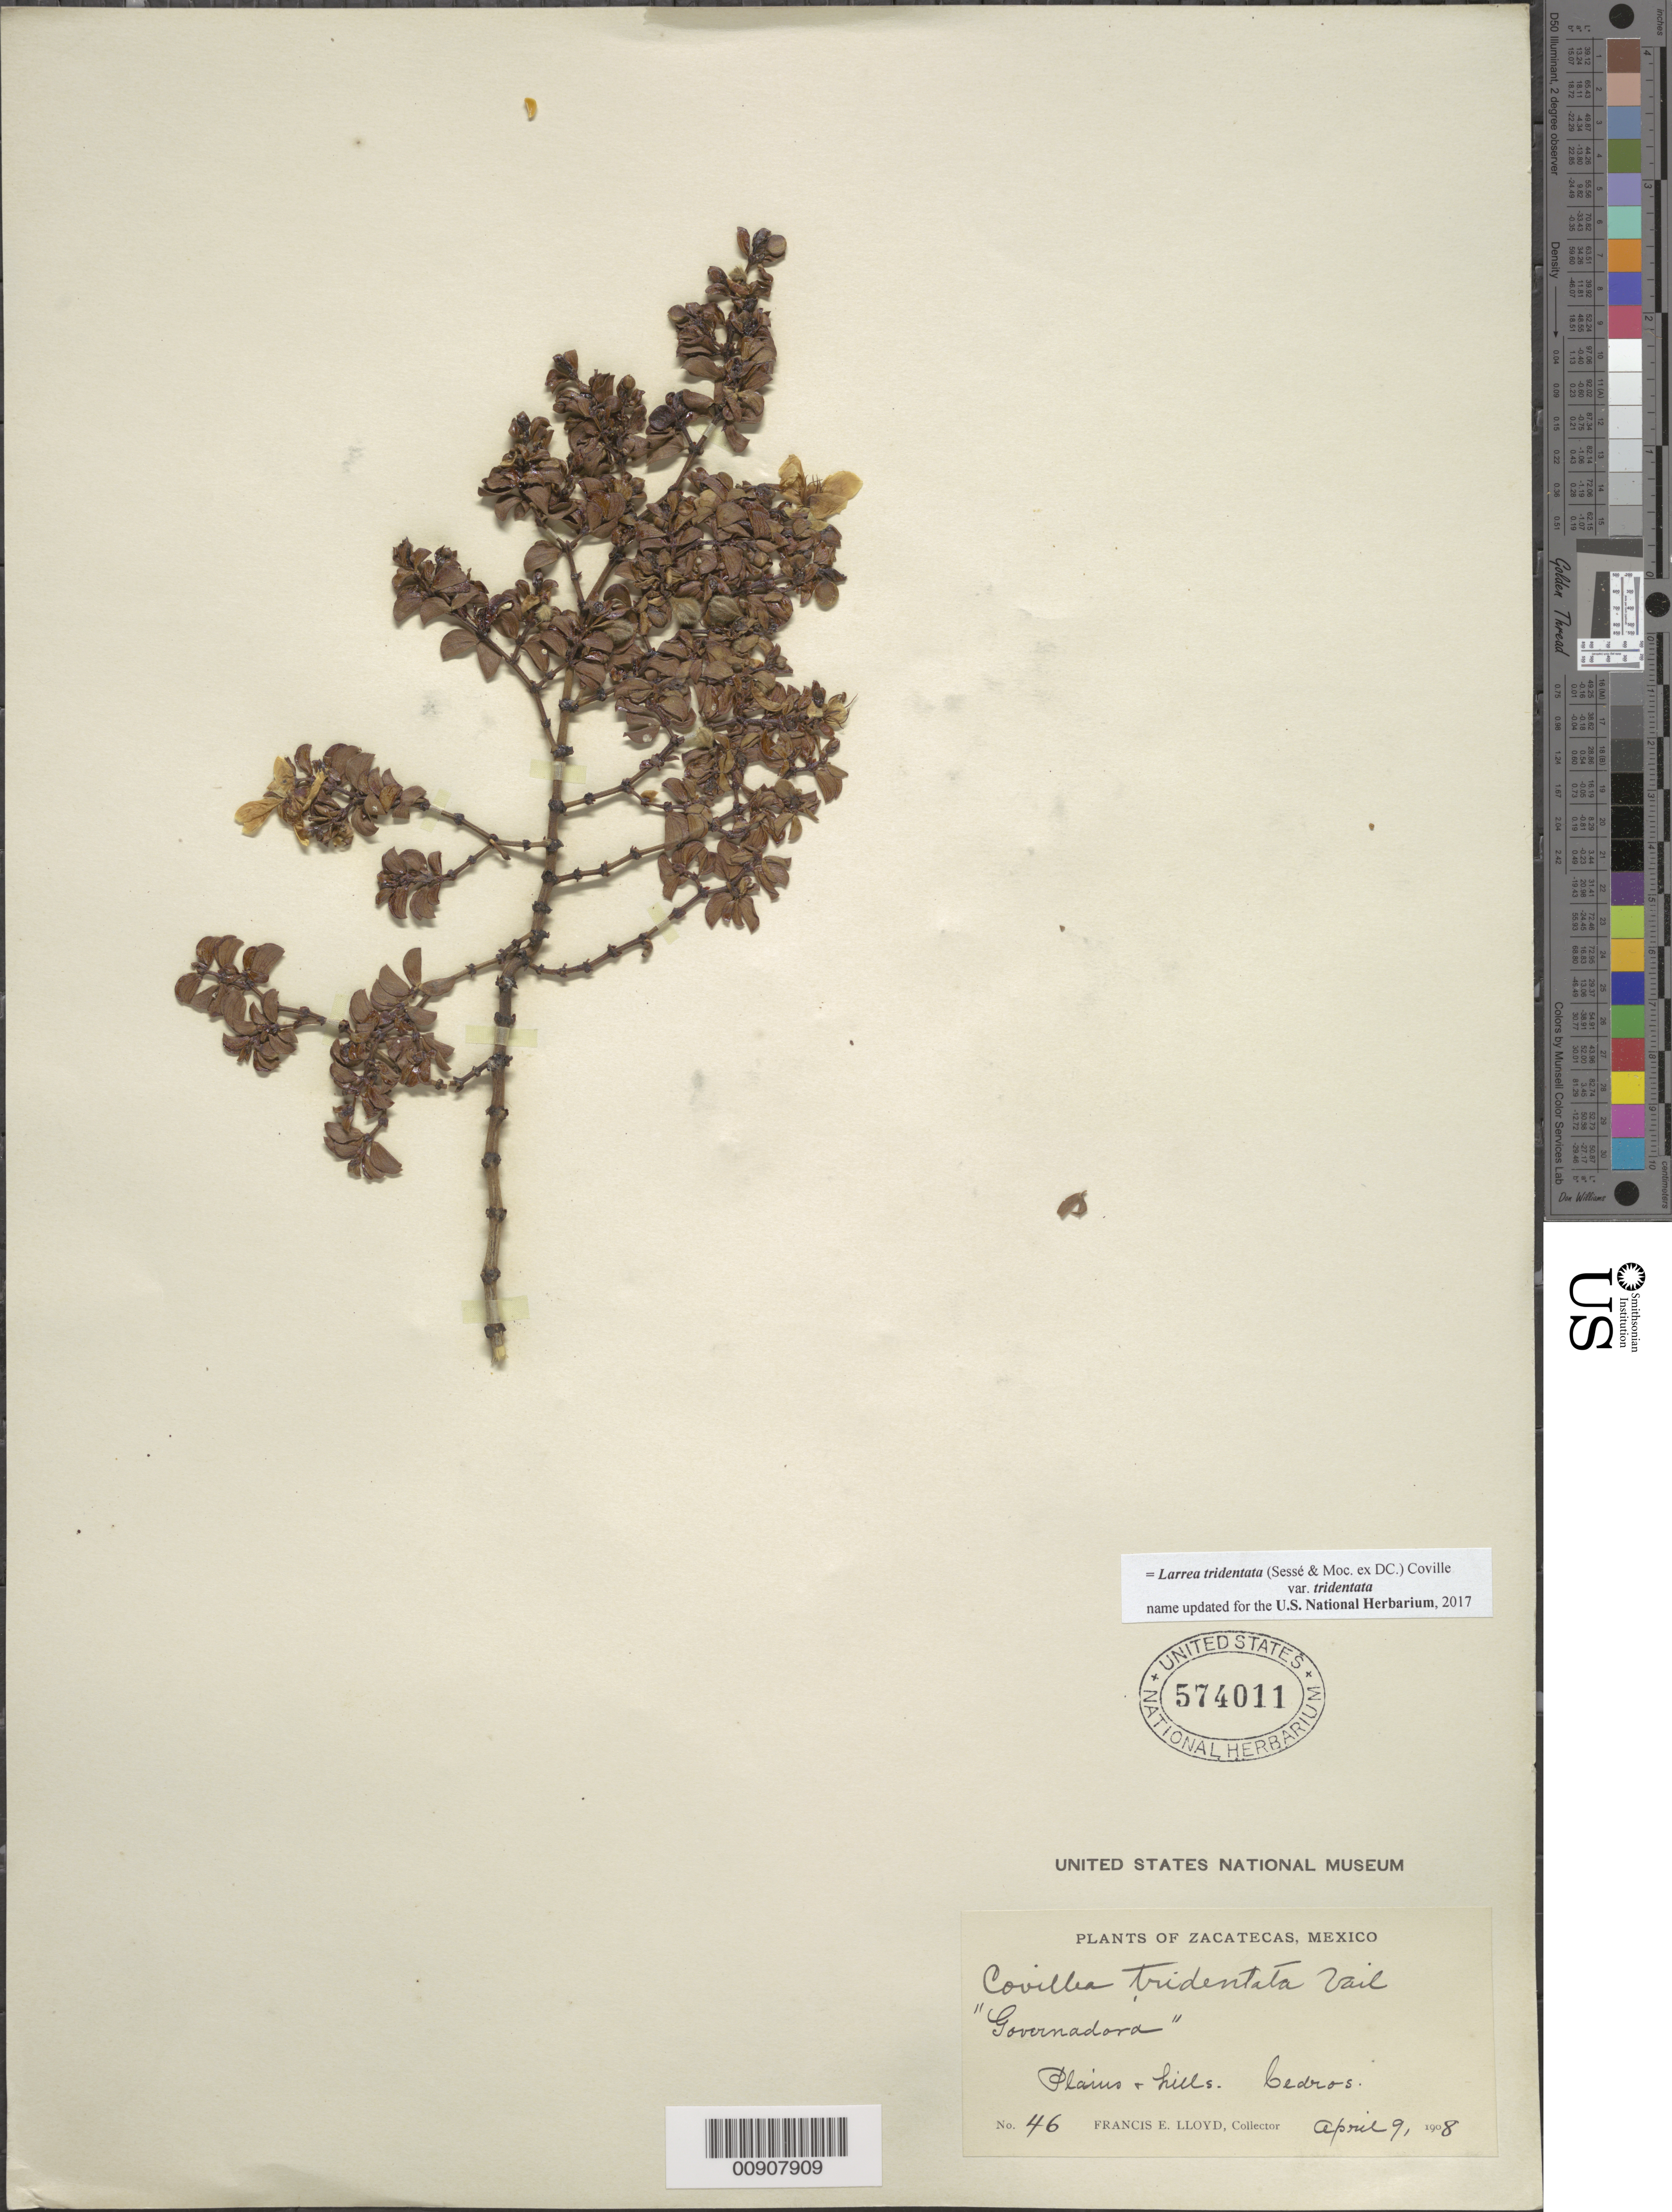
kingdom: Plantae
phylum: Tracheophyta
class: Magnoliopsida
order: Zygophyllales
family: Zygophyllaceae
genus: Larrea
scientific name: Larrea tridentata var. tridentata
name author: (Sessé & Moc. ex DC.) Coville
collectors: F. E. Lloyd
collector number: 46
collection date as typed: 09 Apr 1908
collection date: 1908-04-09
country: Mexico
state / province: Zacatecas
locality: Zacatecas: Cedros.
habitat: Plains & hills.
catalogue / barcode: US 574011